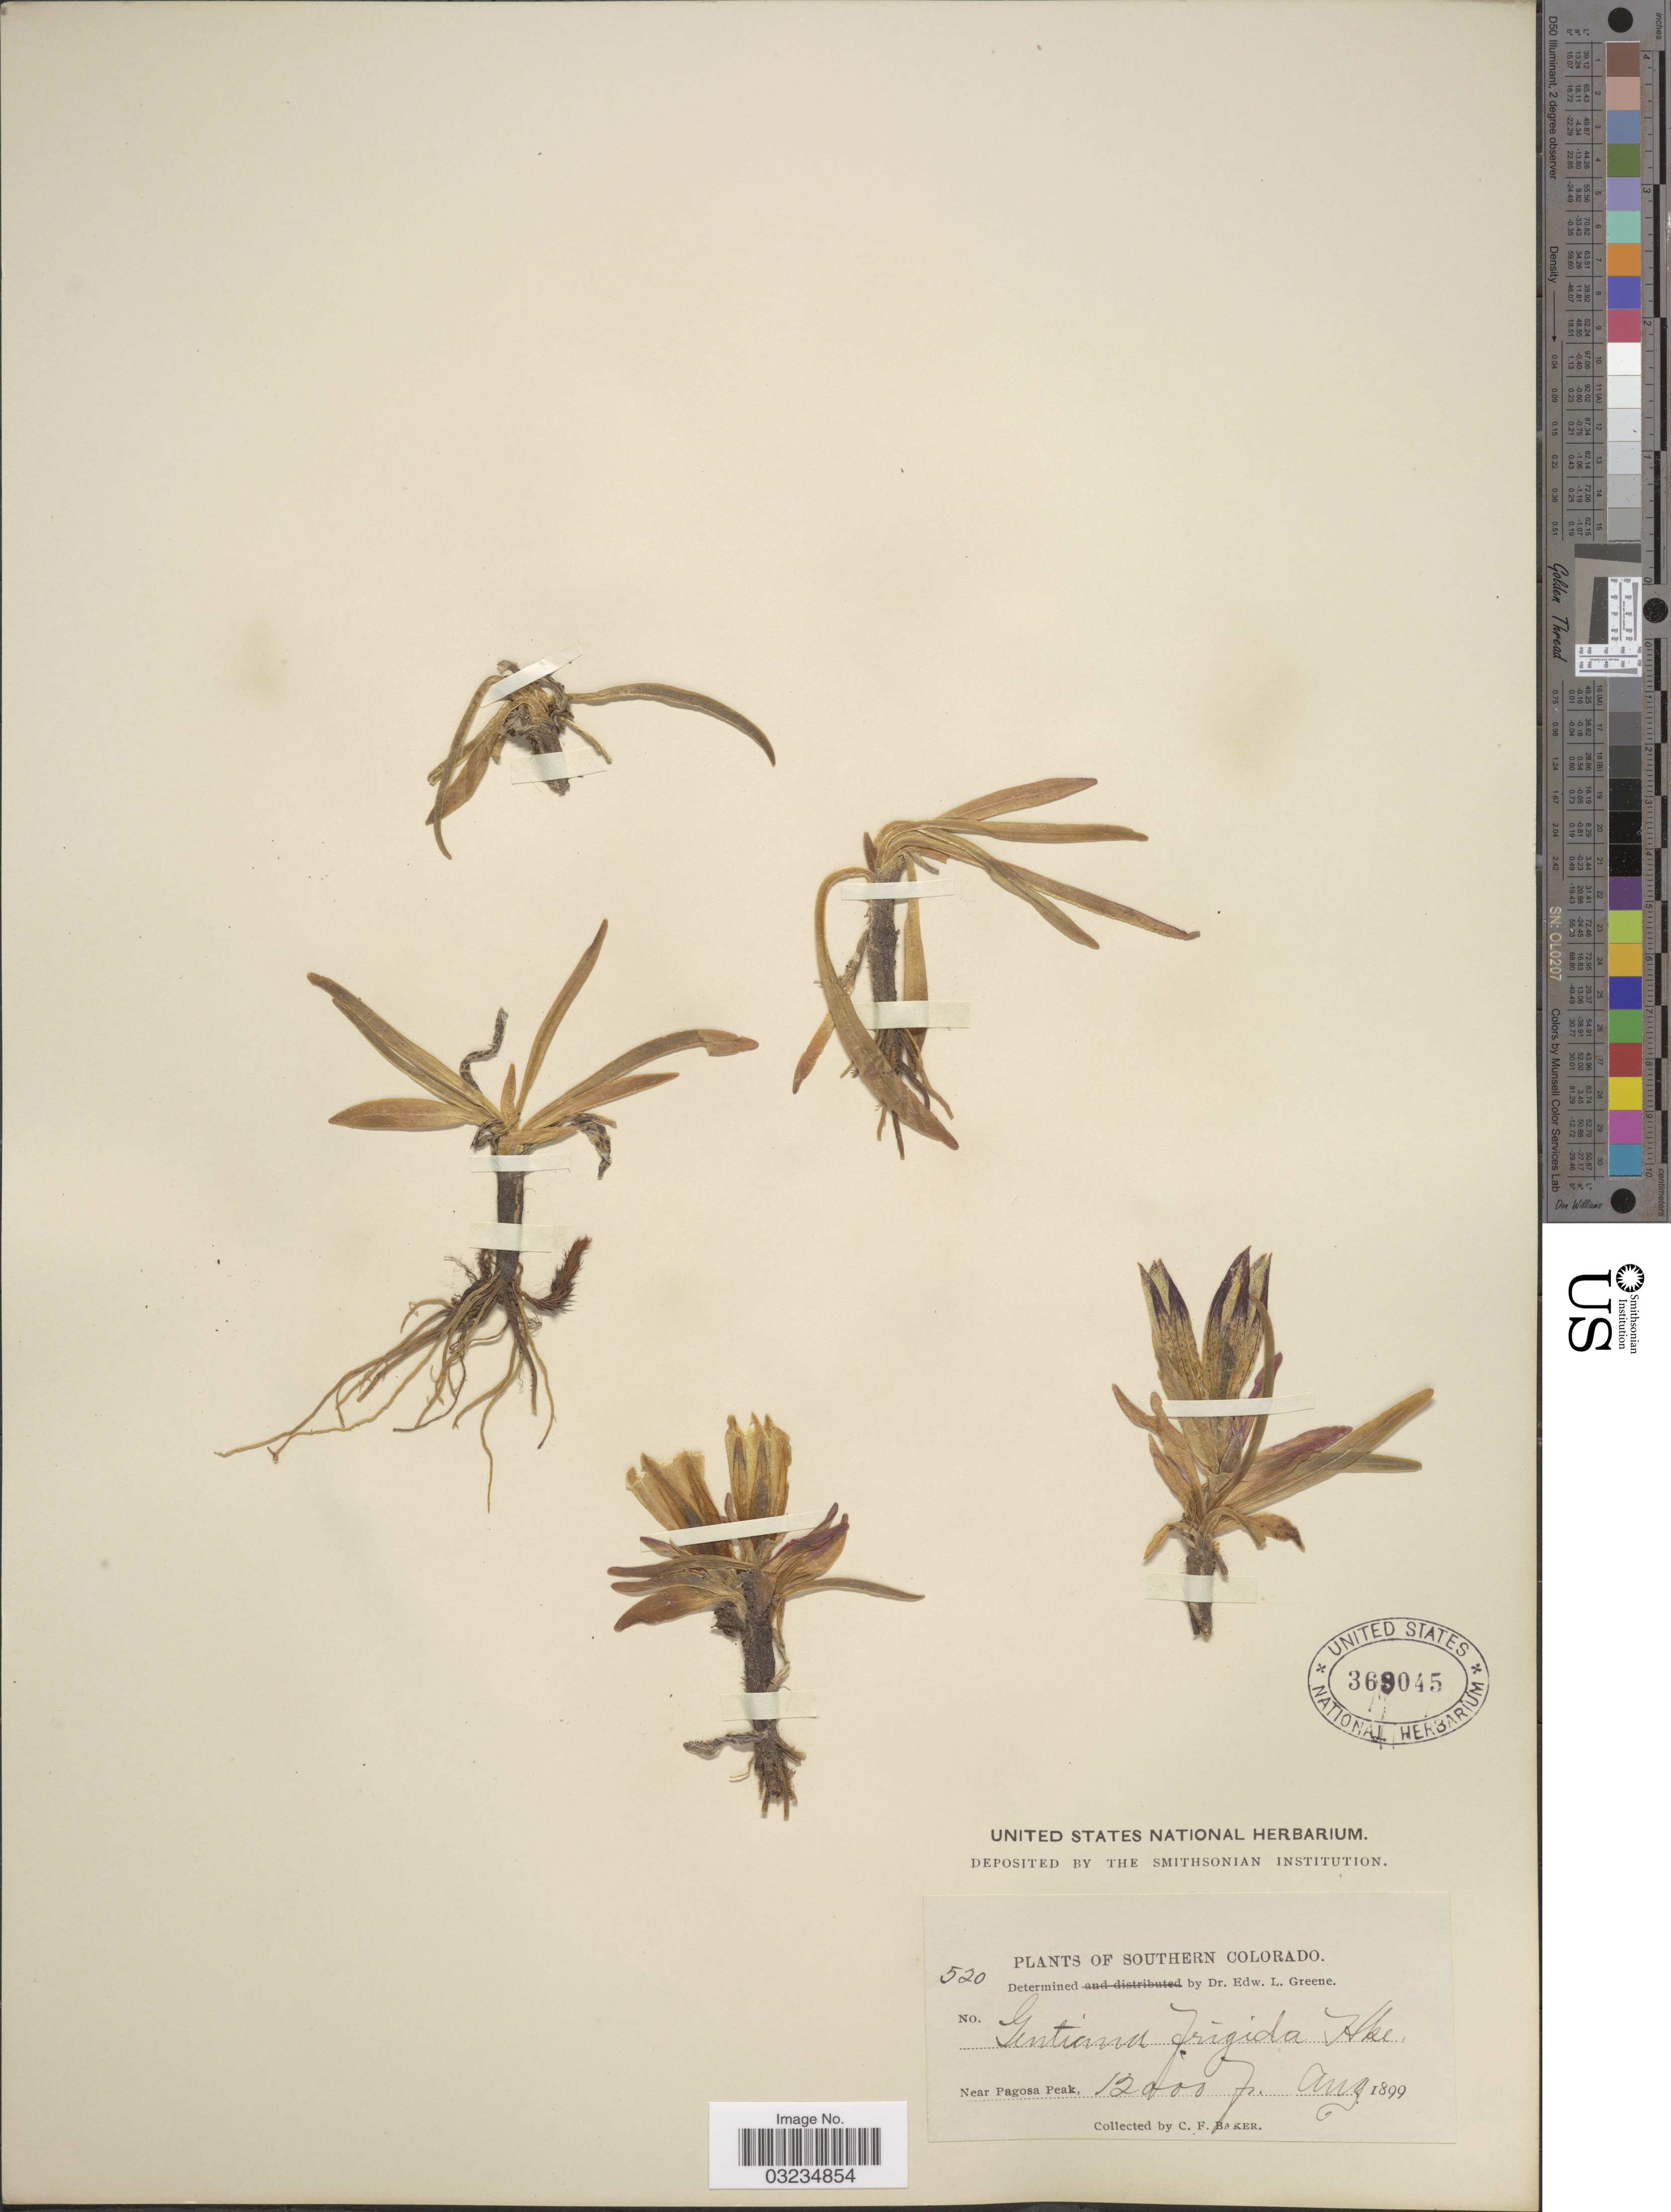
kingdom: Plantae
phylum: Tracheophyta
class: Magnoliopsida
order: Gentianales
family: Gentianaceae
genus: Gentiana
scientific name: Gentiana romanzovii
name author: Ledeb. ex Bunge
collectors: C. F. Baker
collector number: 520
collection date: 1899-08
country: United States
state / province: Colorado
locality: Southern Colorado. Near Pagosa Peak.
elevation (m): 3658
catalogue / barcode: US 369045